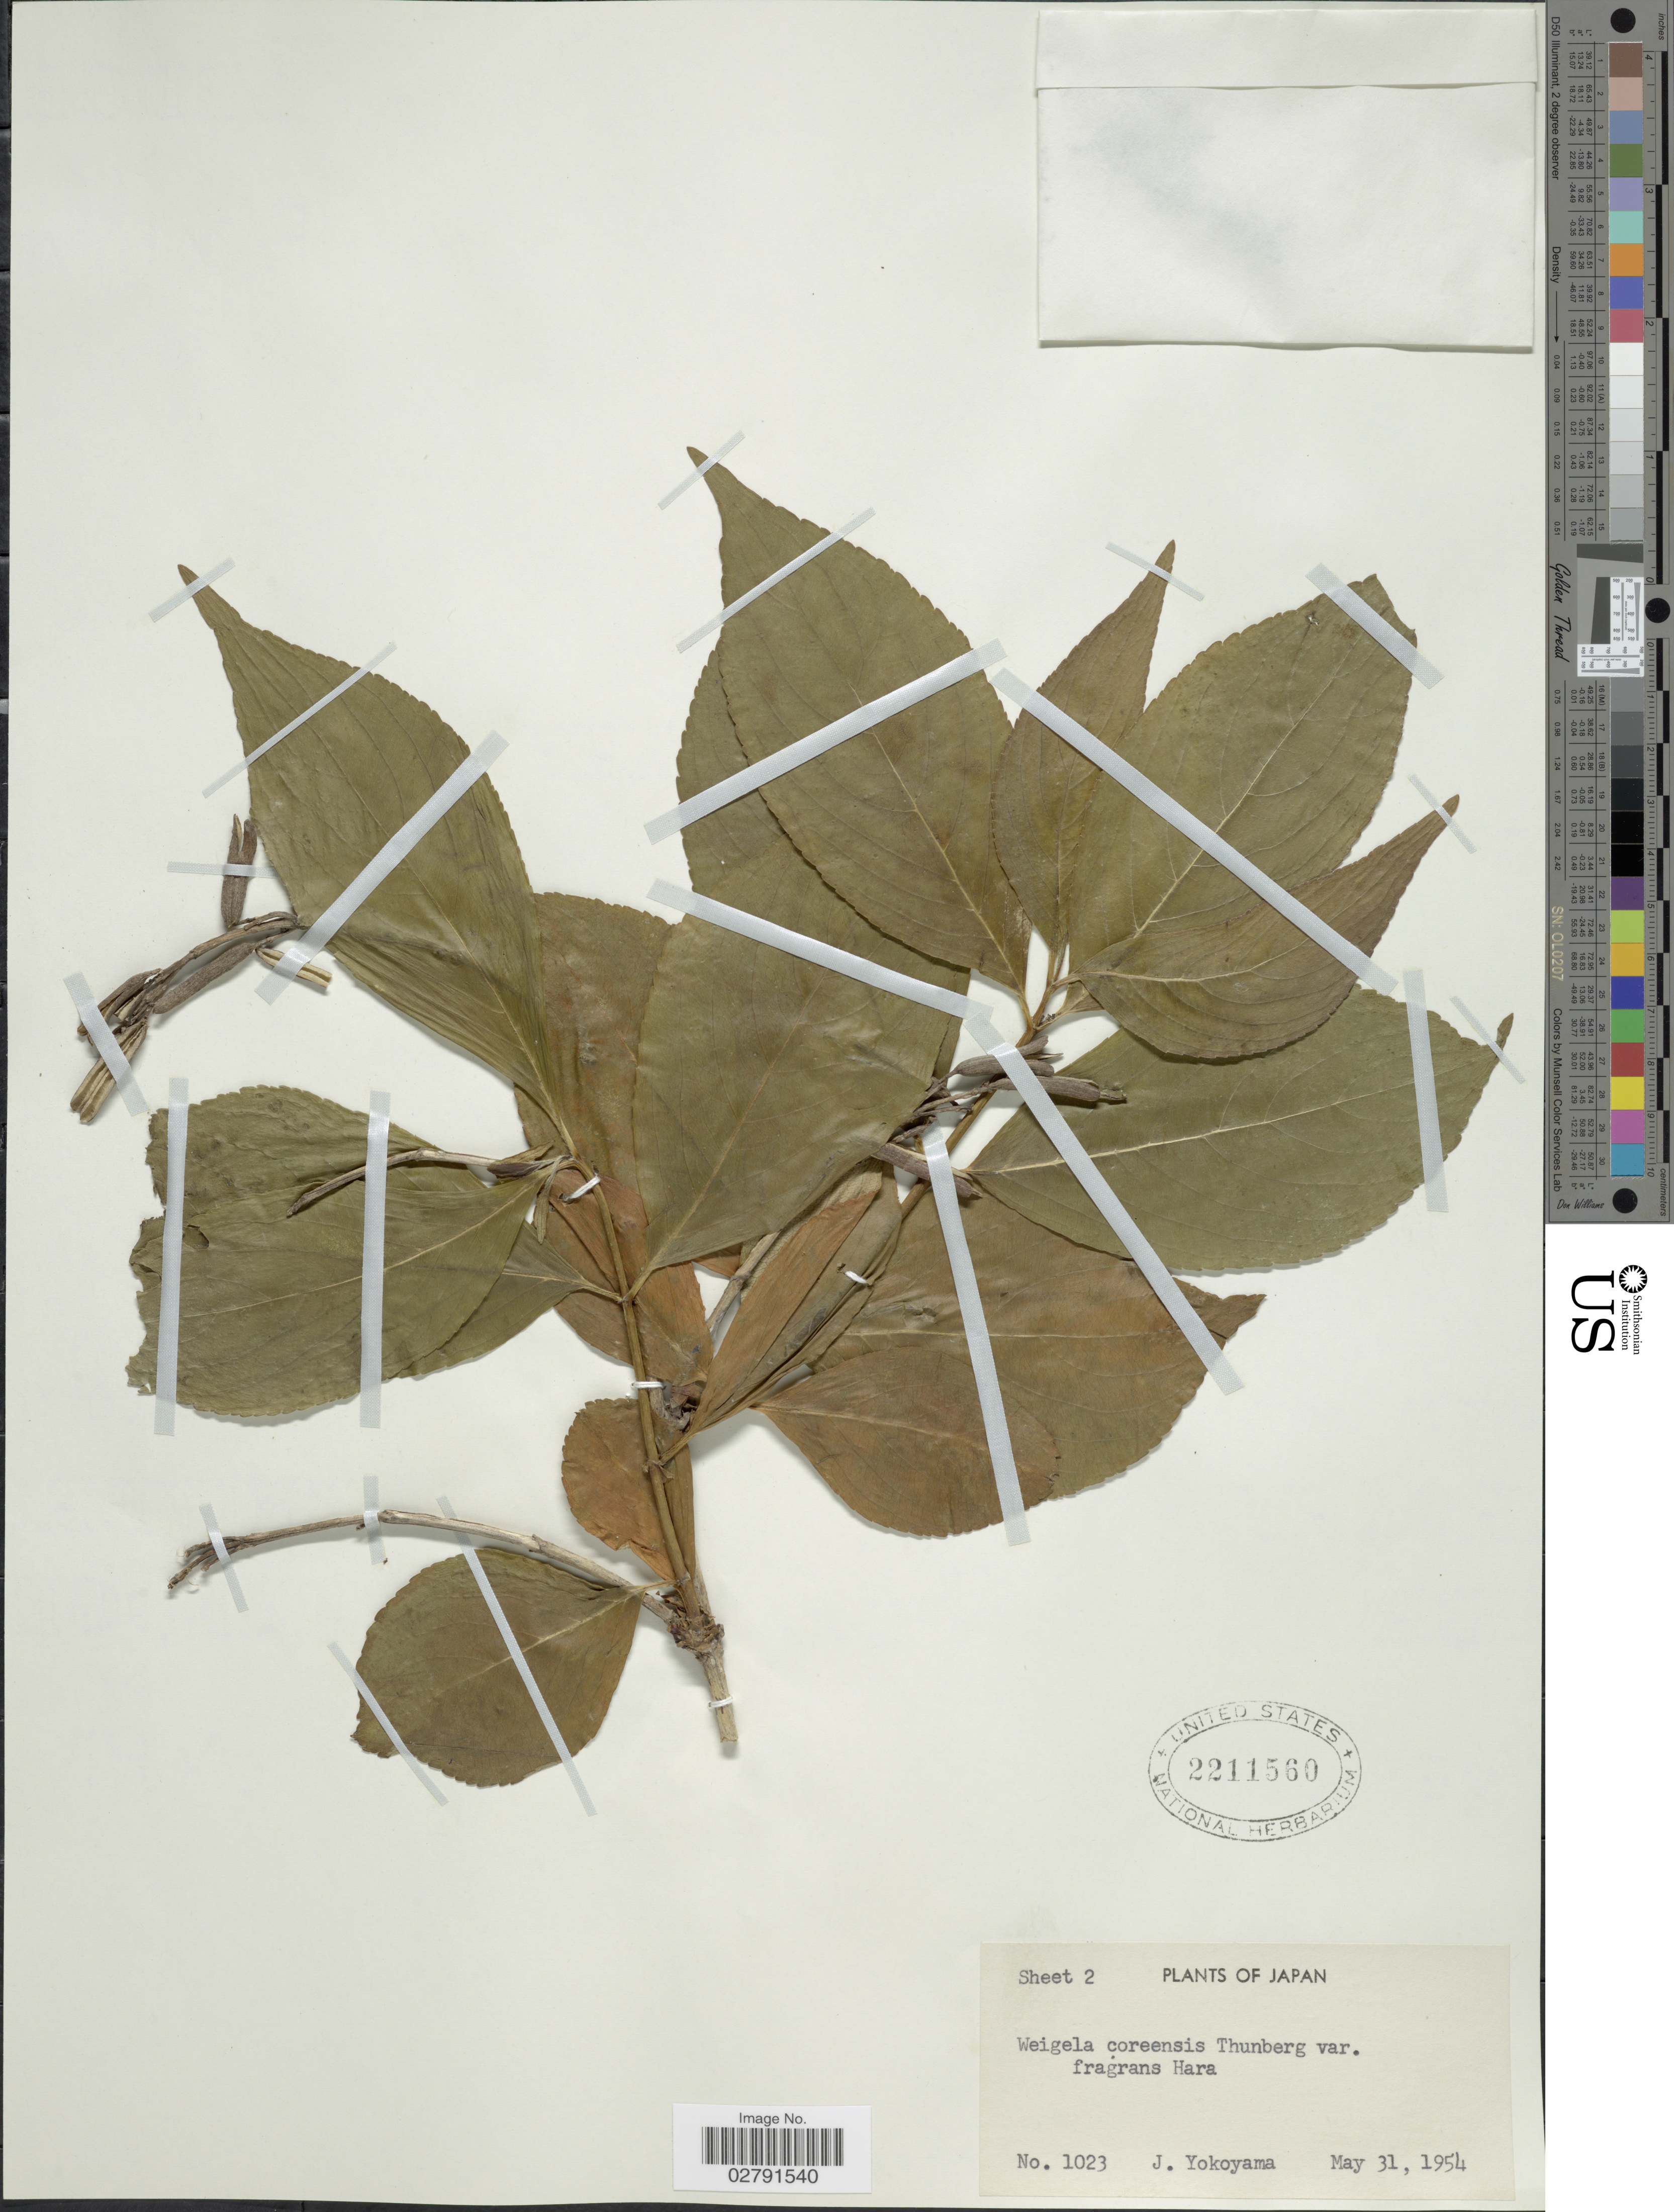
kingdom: Plantae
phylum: Tracheophyta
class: Magnoliopsida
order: Dipsacales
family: Caprifoliaceae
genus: Diervilla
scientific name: Diervilla coraeensis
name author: (Thunb.) DC.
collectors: J. Yokoyama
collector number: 1023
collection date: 1954-05-31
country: Japan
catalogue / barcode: US 2211560